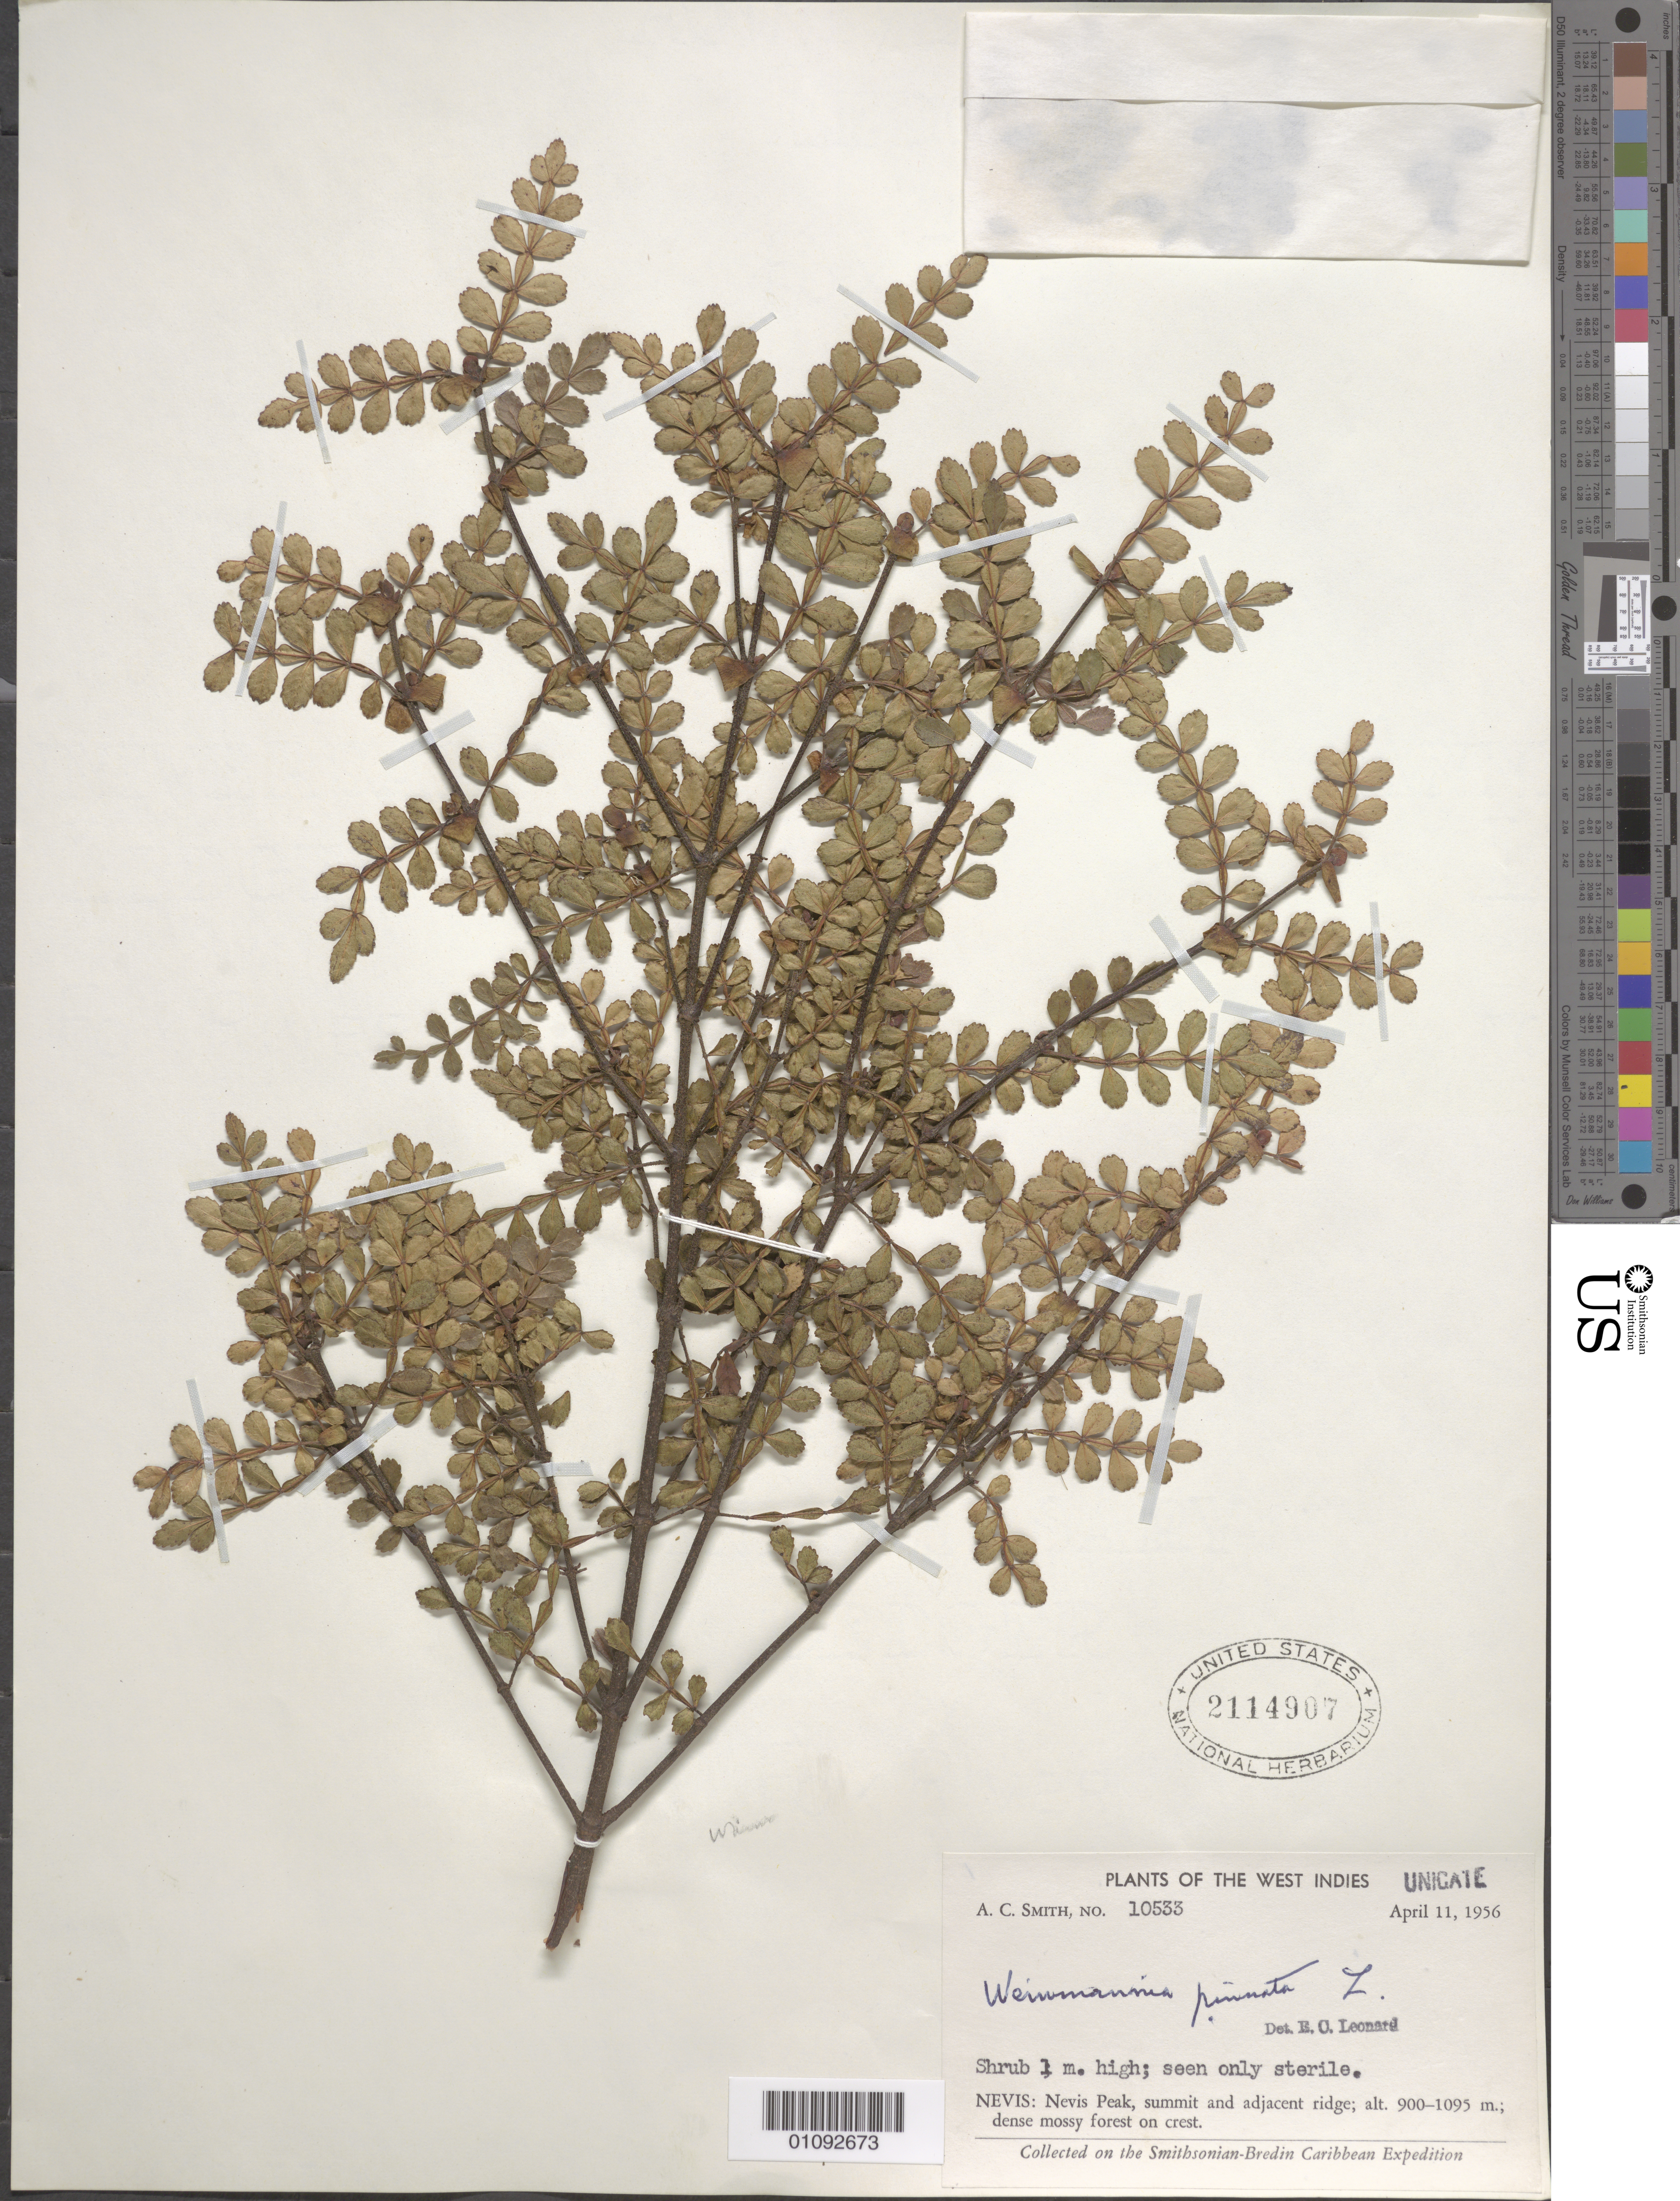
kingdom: Plantae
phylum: Tracheophyta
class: Magnoliopsida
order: Oxalidales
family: Cunoniaceae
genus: Weinmannia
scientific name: Weinmannia pinnata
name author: L.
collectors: A. C. Smith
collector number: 10533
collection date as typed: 11 Apr 1956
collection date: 1956-04-11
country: St. Christopher-Nevis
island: Nevis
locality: Nevis Peak, summit and adjacent ridge. dense mossy forest on crest.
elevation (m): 900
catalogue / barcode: US 2114907